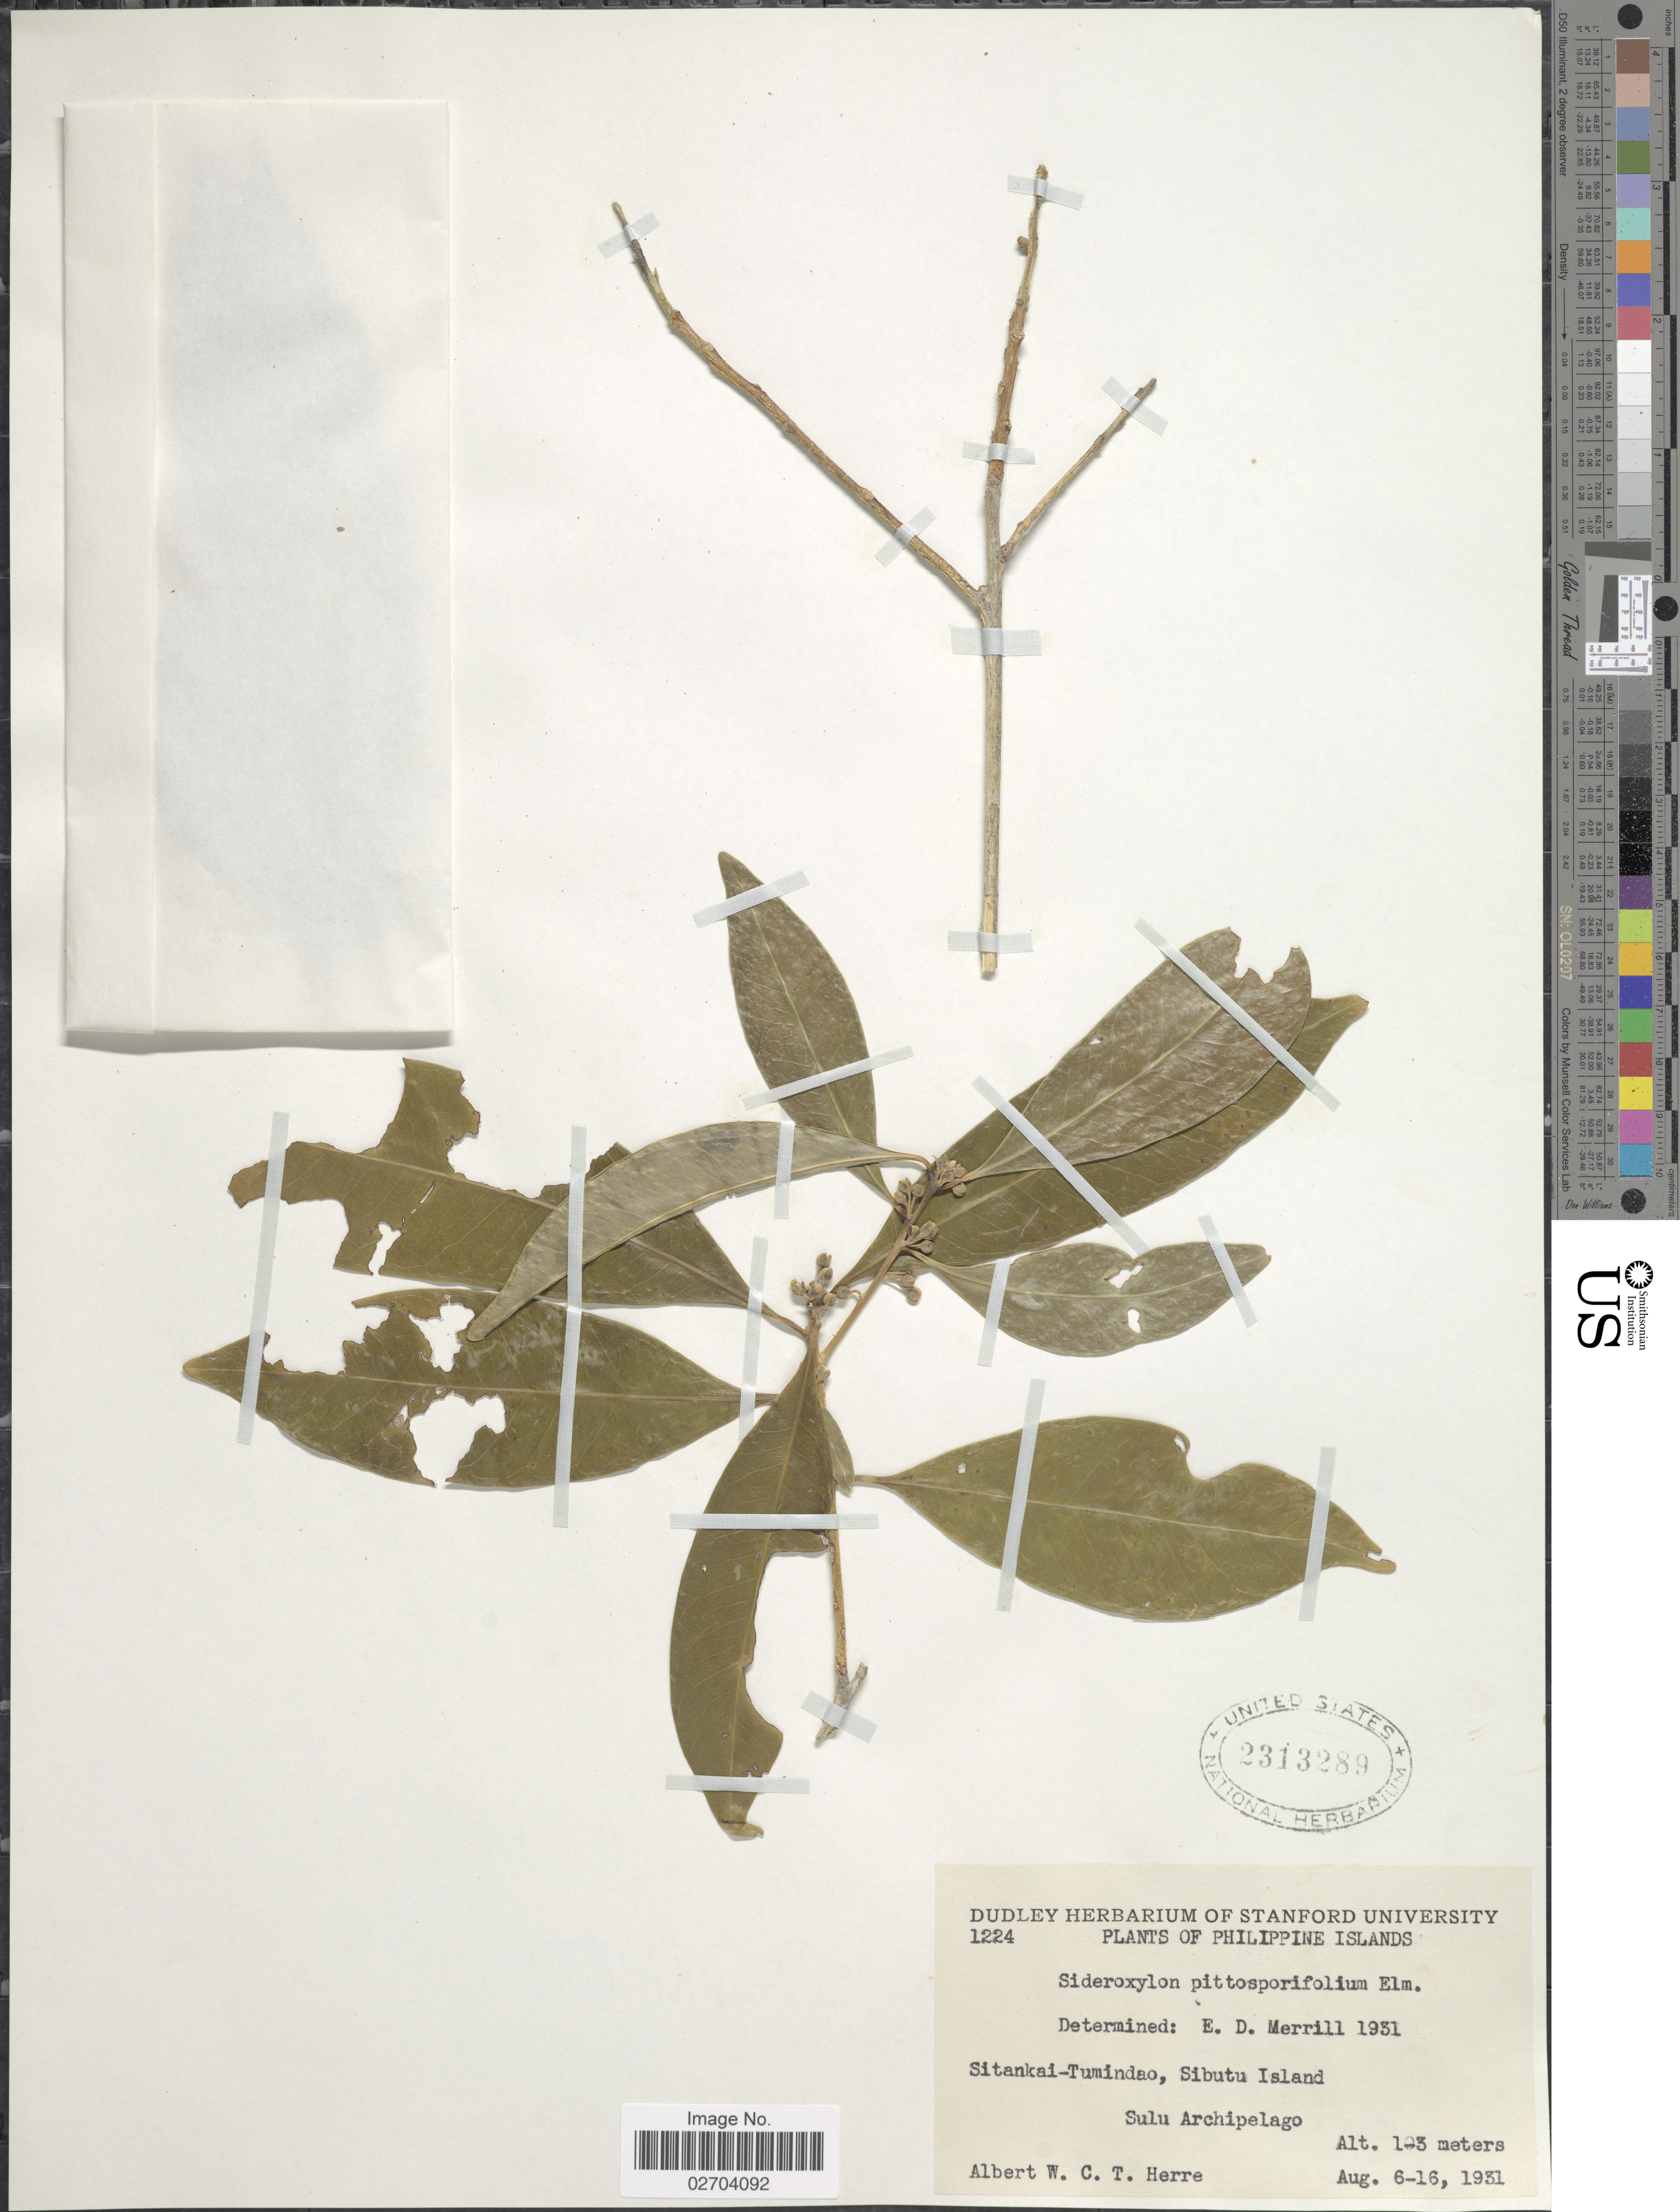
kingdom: Plantae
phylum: Tracheophyta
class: Magnoliopsida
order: Ericales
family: Sapotaceae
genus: Sideroxylon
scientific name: Sideroxylon pittosporifolium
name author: Elmer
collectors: A. W. Herre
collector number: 1224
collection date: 1931-08-06/1931-08-16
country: Philippines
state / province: Muslim Mindanao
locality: Sitankai-Tumindao, Sibutu Island. Sulu Archipelago.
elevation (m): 103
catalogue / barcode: US 2313289